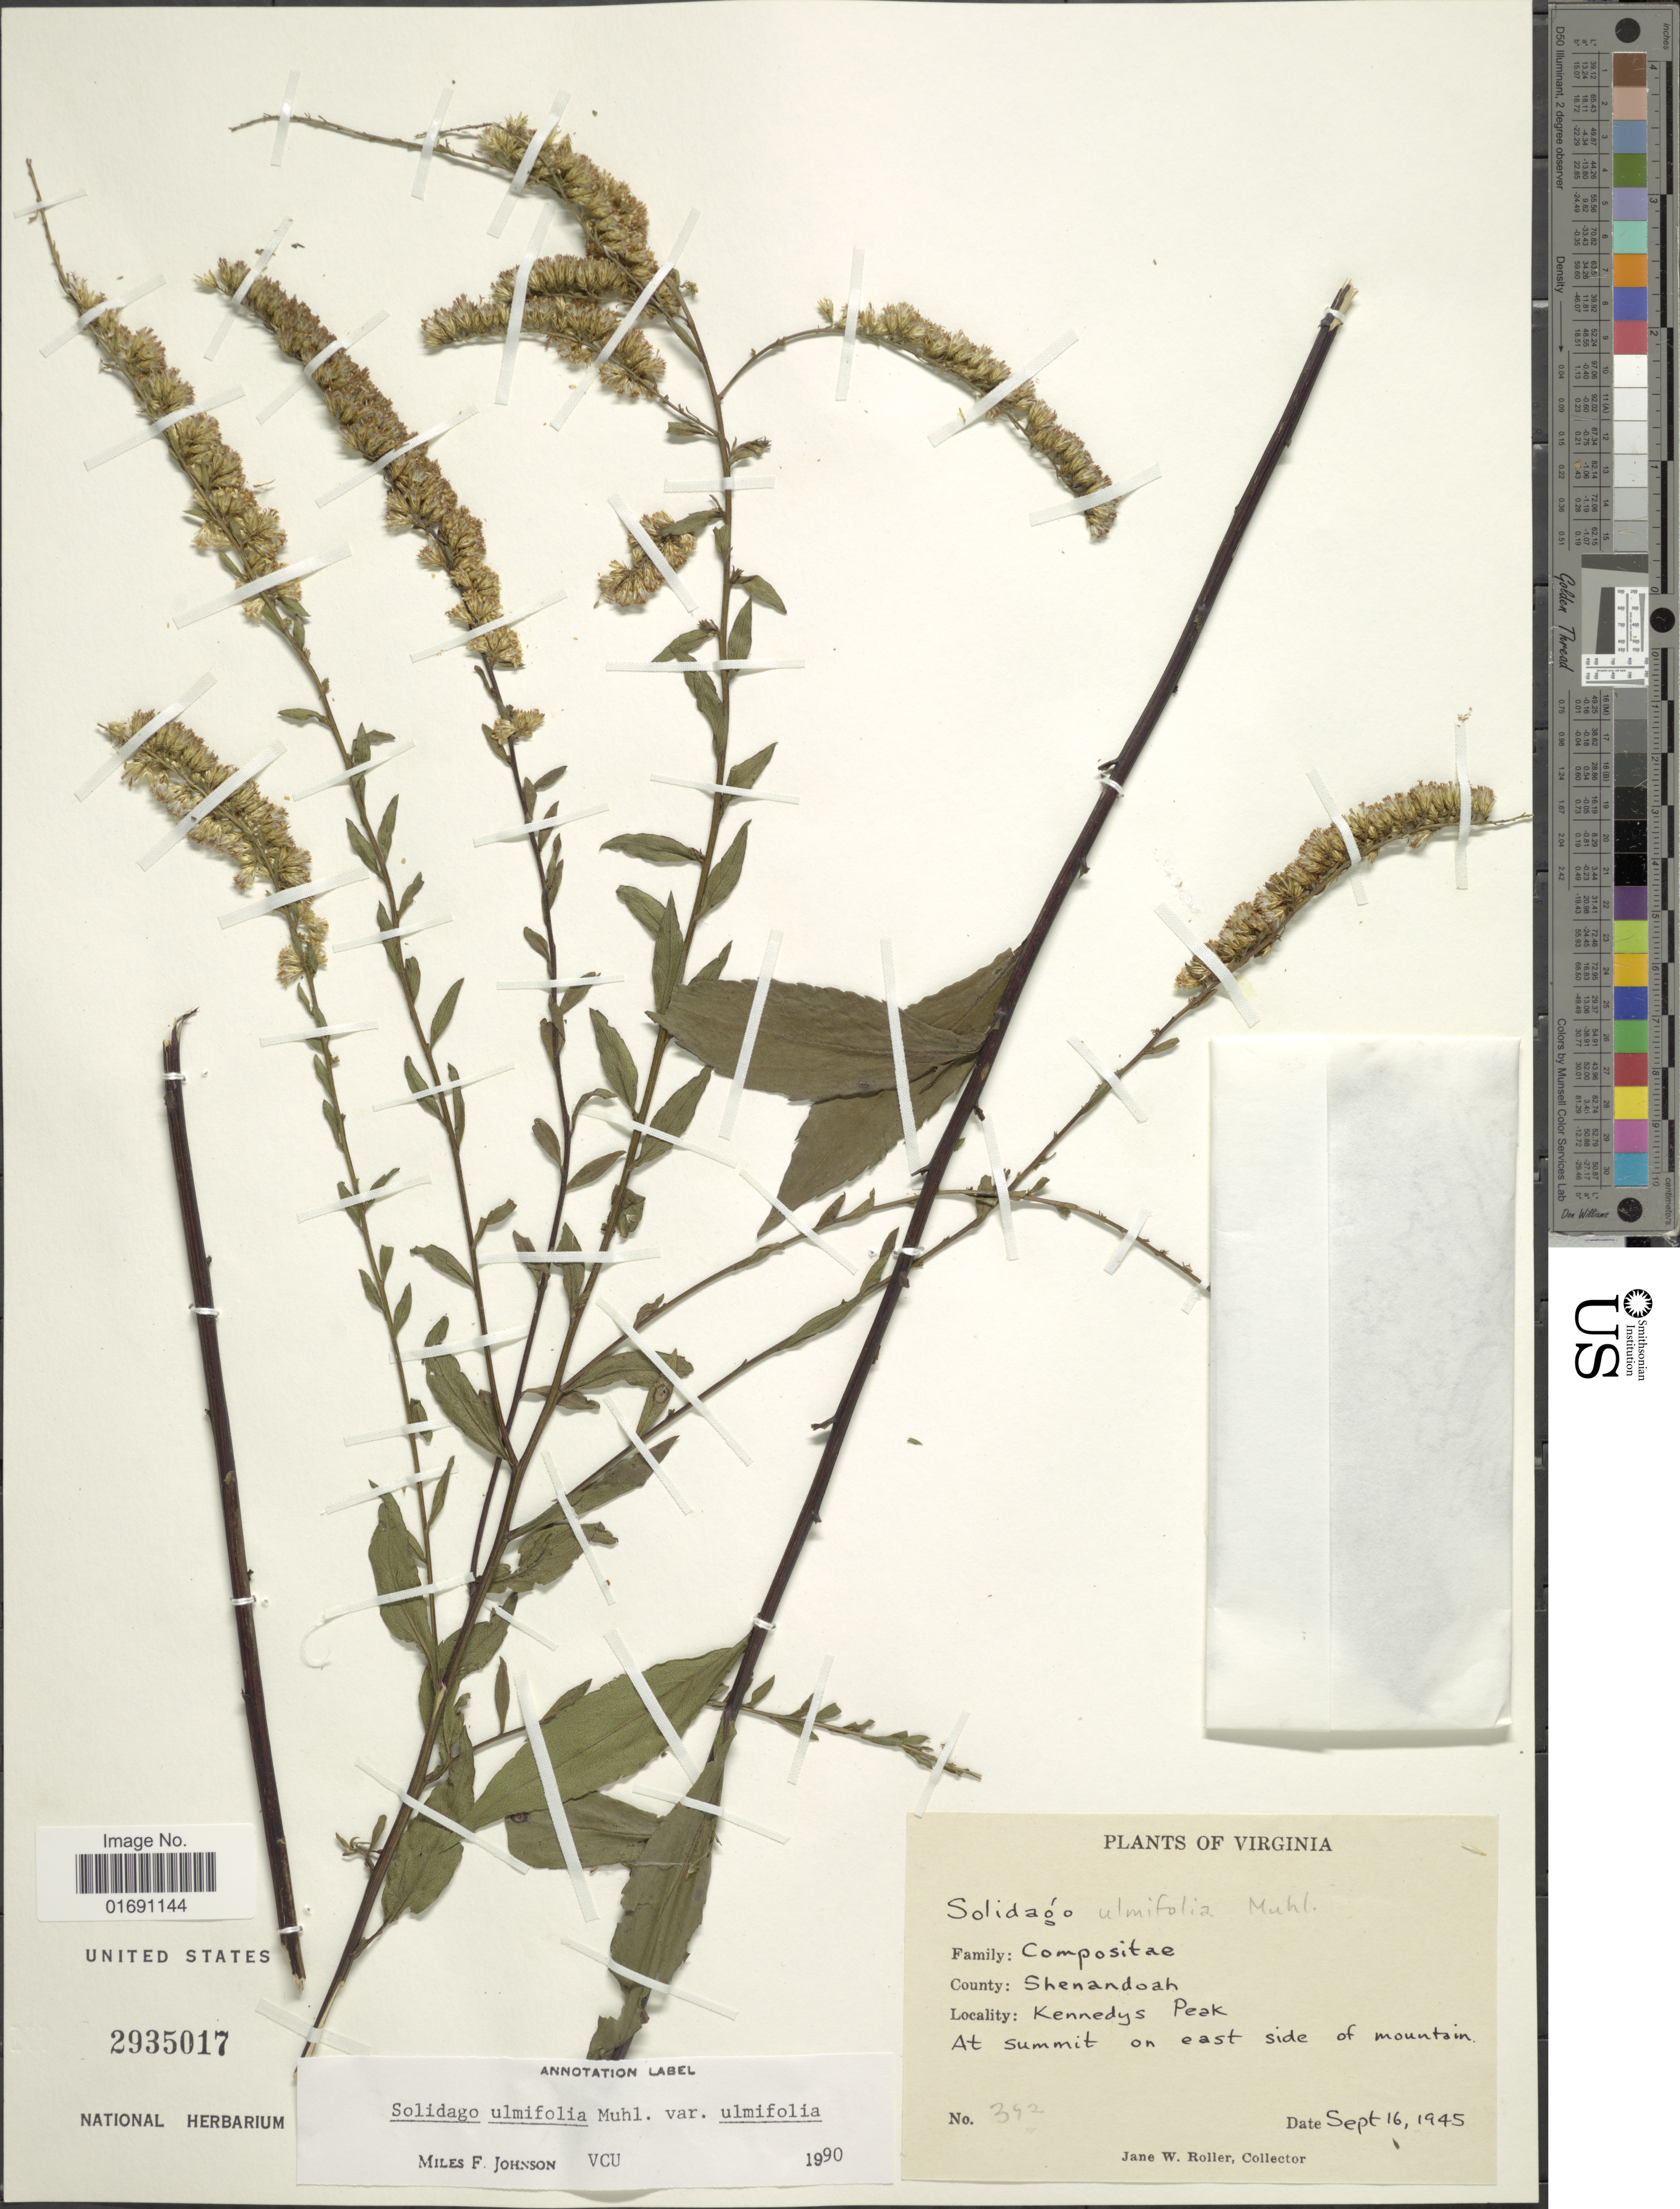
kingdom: Plantae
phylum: Tracheophyta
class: Magnoliopsida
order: Asterales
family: Asteraceae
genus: Solidago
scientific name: Solidago ulmifolia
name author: Muhl. ex Willd.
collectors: J. W. Roller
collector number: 342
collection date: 1945-09-16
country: United States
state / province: Virginia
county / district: Shenandoah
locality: County: Shenandoah, Kennedys Peak At summit on east side of mountain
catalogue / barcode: US 2935017